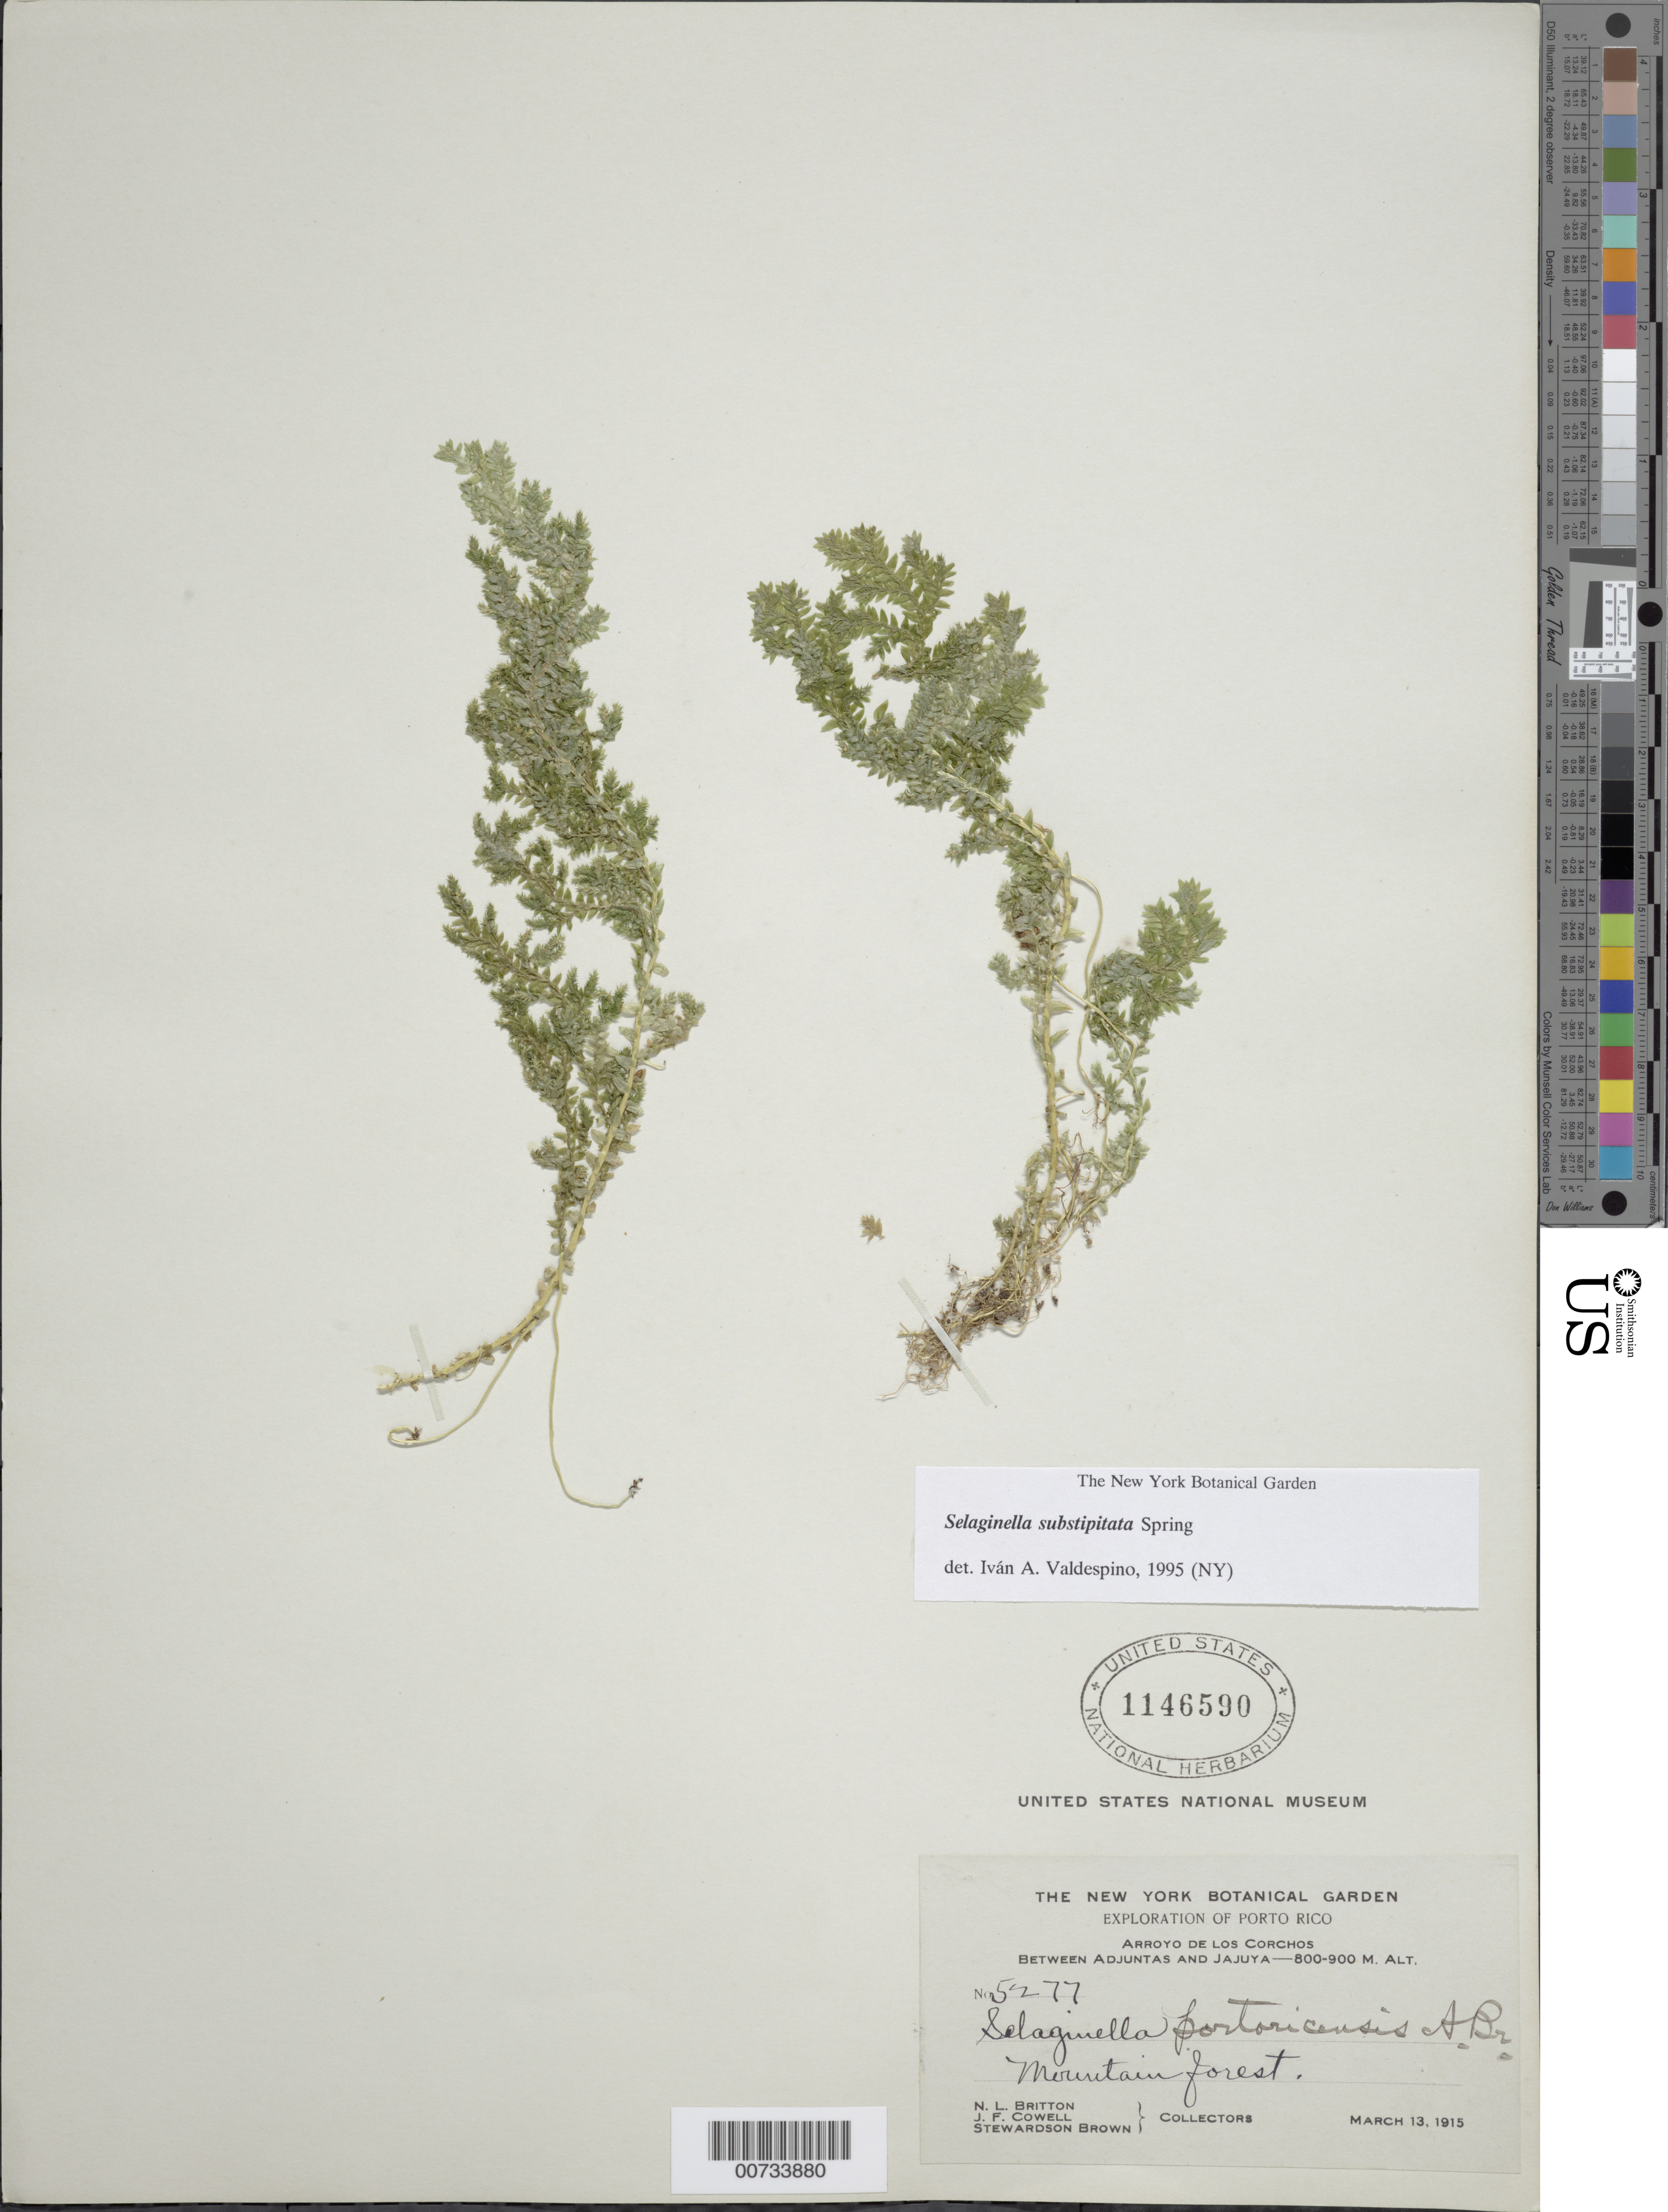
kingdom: Plantae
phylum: Tracheophyta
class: Lycopodiopsida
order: Selaginellales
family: Selaginellaceae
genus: Selaginella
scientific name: Selaginella substipitata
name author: Spring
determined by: Valdespino, I. A., (PMA), Universidad de Panama (PANAMA)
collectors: N. Britton, J. F. Cowell & S. Brown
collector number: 5277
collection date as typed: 13 Mar 1915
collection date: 1915-03-13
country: Puerto Rico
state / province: Adjuntas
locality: Arroyo de Los Corchos, btw Adjuntas and Jajuya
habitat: Mountain forest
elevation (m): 800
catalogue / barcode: US 1146590